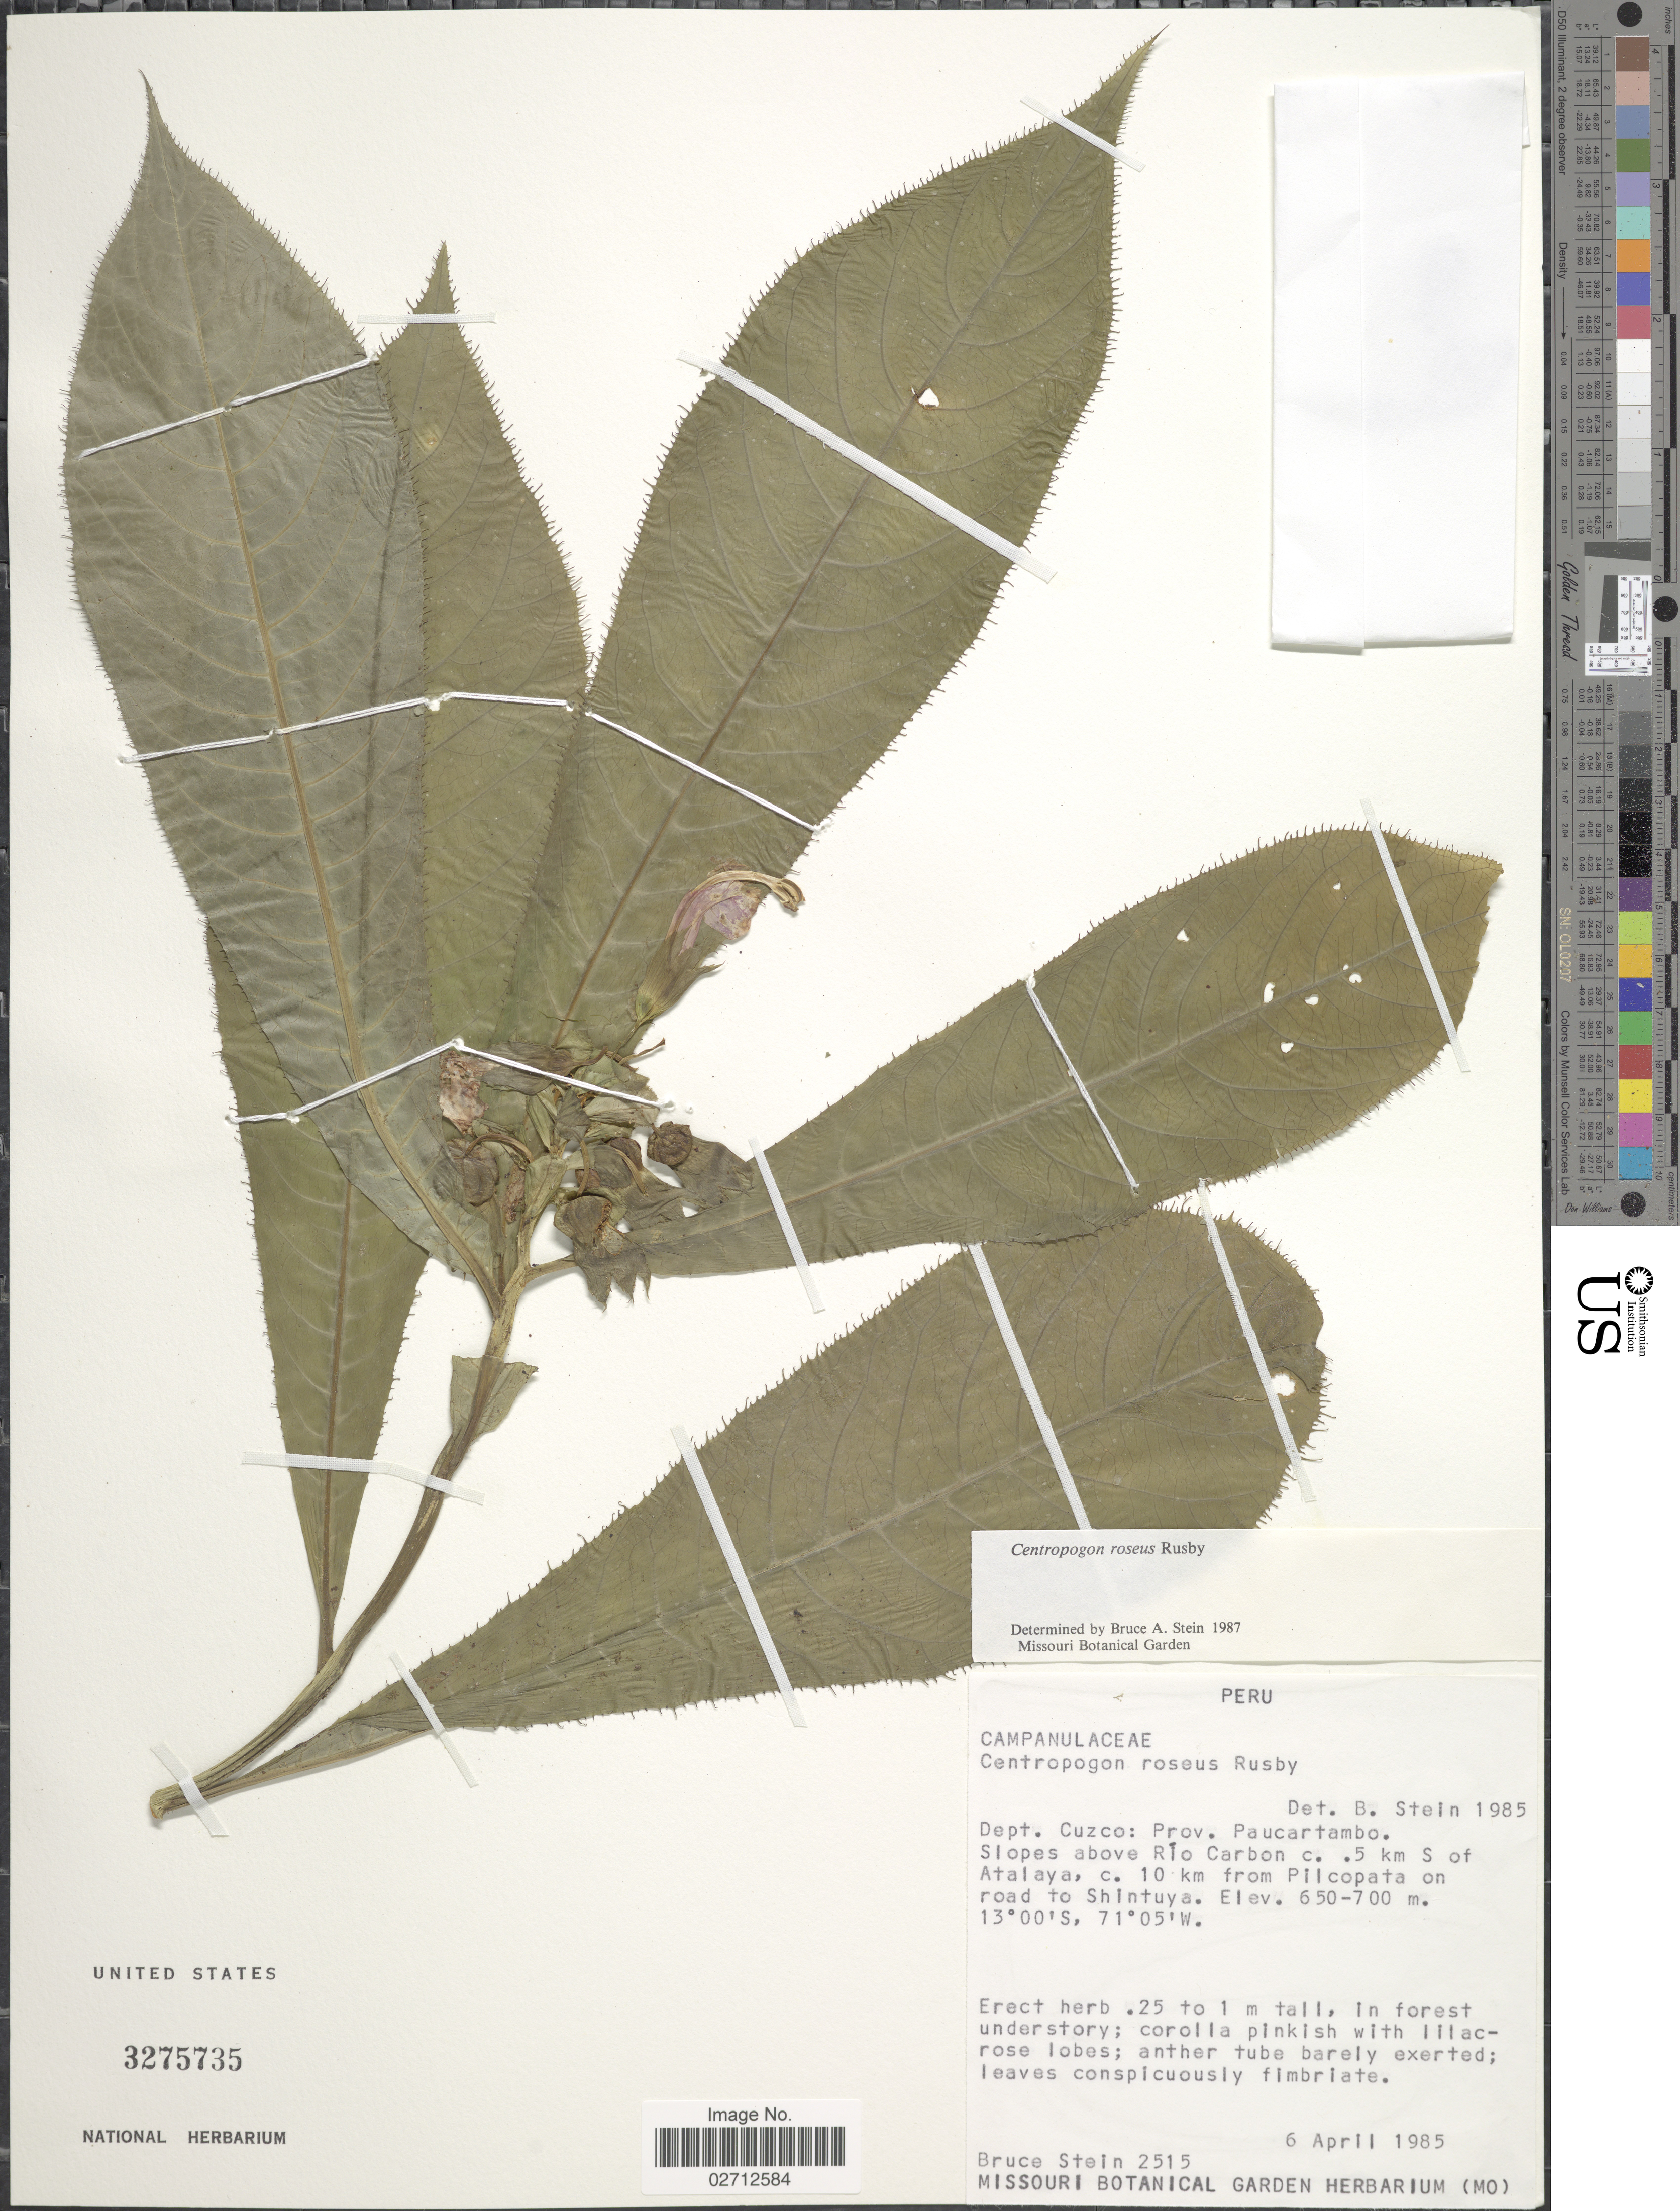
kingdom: Plantae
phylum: Tracheophyta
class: Magnoliopsida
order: Asterales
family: Campanulaceae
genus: Centropogon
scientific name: Centropogon roseus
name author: Rusby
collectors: B. A. Stein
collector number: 2515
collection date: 1985-04-06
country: Peru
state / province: Cusco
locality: Dept. Cuzco: Prov. Paucartambo. Slopes above Río Carbon c. 5 km S of Antalaya, c. 10 km from Pilcopata on road to Shintuya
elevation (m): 650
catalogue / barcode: US 3275735